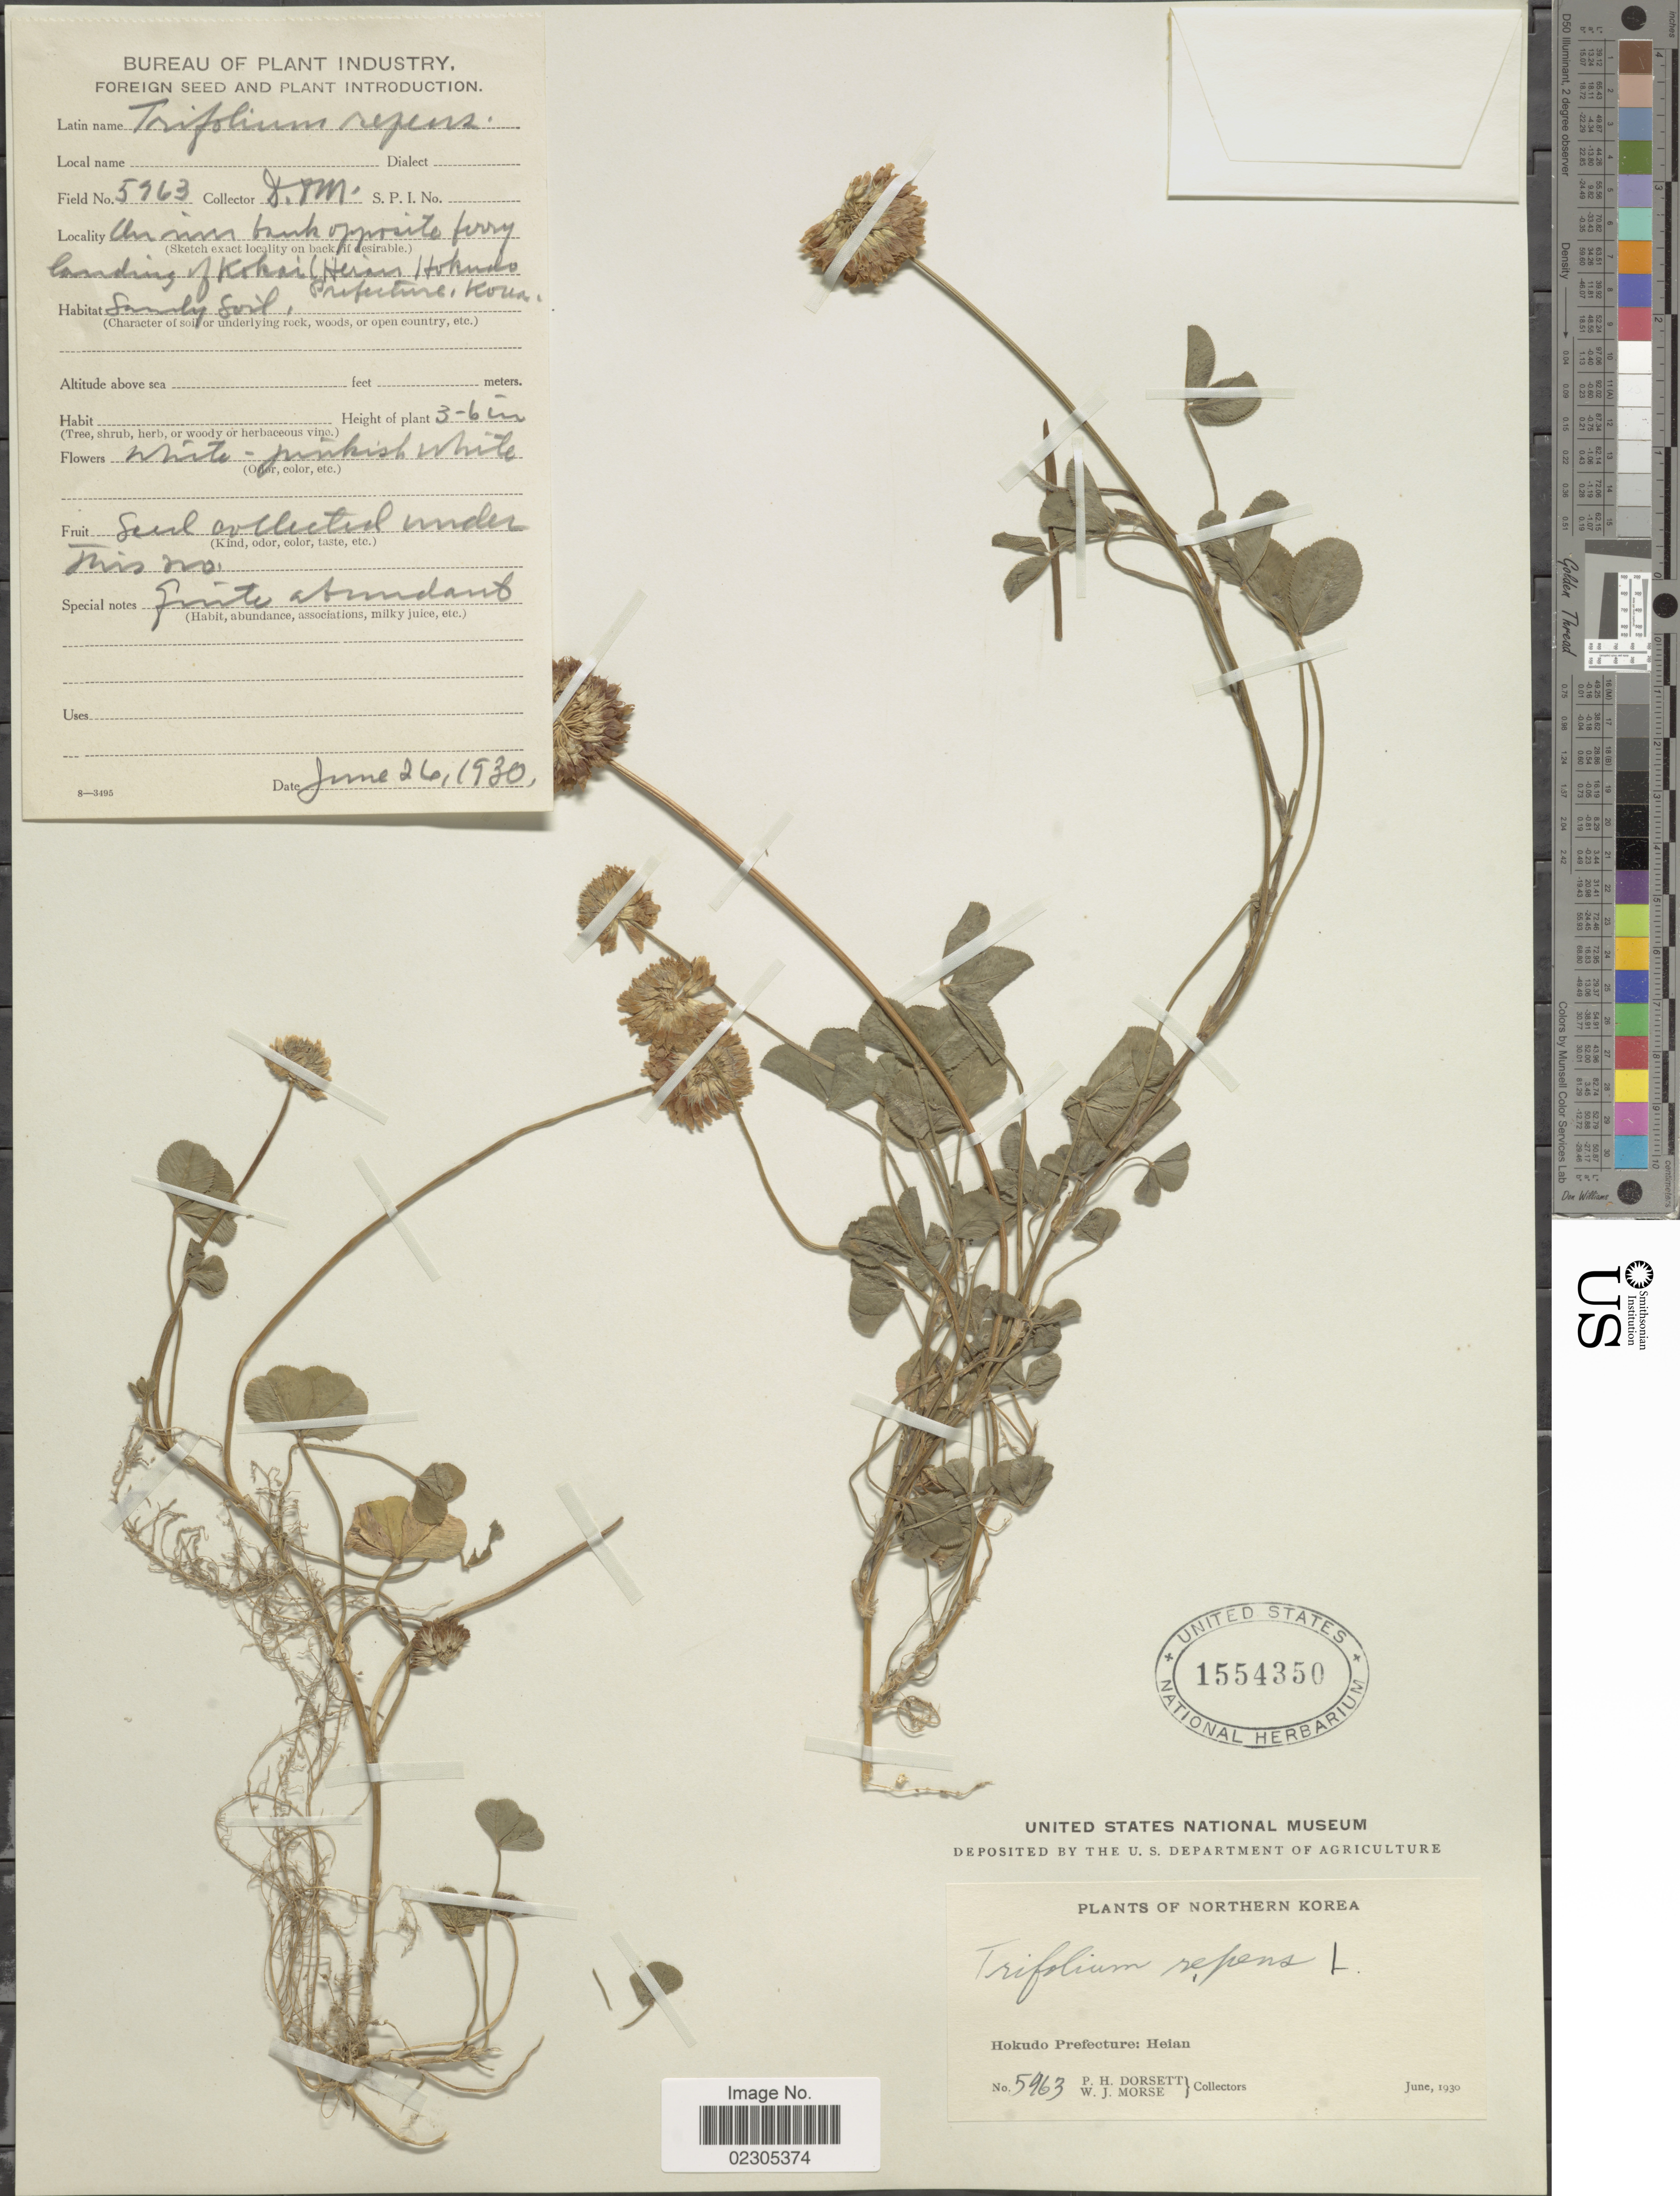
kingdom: Plantae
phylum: Tracheophyta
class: Magnoliopsida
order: Fabales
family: Fabaceae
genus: Trifolium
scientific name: Trifolium repens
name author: L.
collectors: P. H. Dorsett & W. J. Morse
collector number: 59463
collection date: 1930-06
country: North Korea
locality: Northern Korea, Hokudo Prefecture: Heian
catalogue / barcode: US 1554350